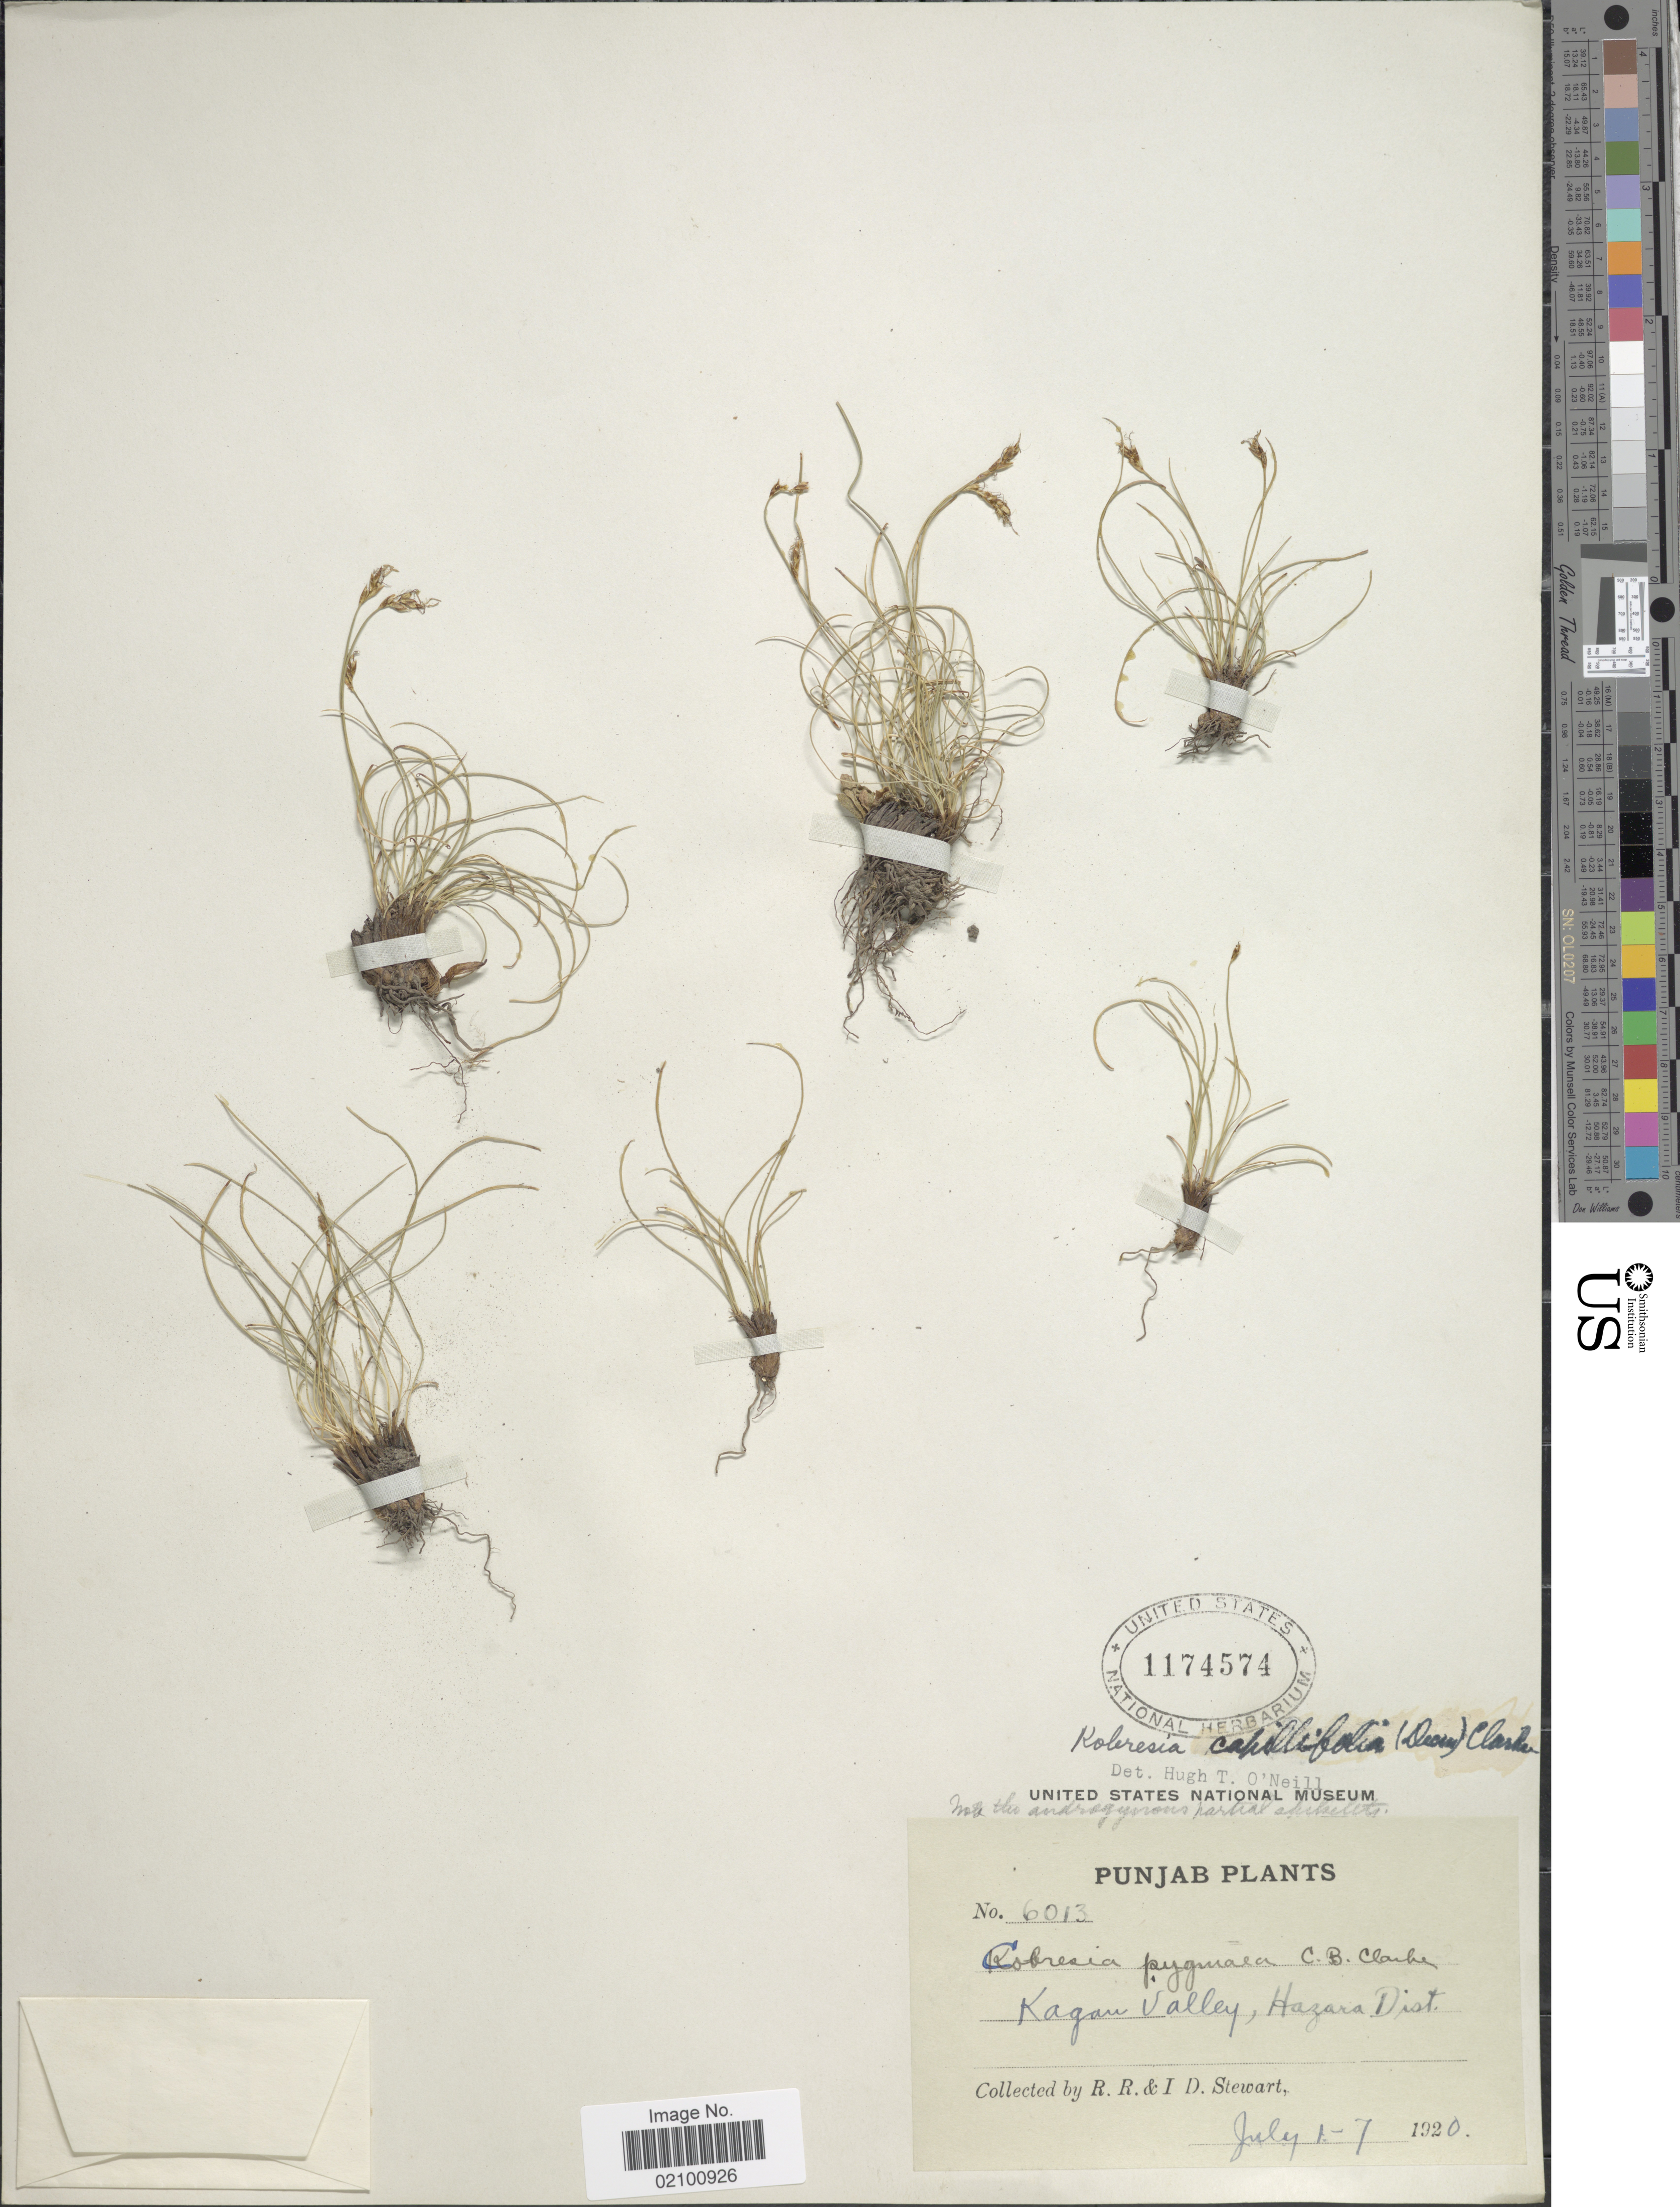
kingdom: Plantae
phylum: Tracheophyta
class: Liliopsida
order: Poales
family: Cyperaceae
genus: Carex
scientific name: Carex capillifolia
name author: (Decne.) S.R. Zhang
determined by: Strong, M. T., (US), Smithsonian Institution - National Museum of Natural History (UNITED STATES)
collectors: R. R. Stewart & I. Stewart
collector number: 6013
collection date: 1920-07-01/1920-07-07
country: Pakistan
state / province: Khyber Pakhtunkhwa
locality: Punjab, Kagan Valley, Hazara Dist.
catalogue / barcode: US 1174574